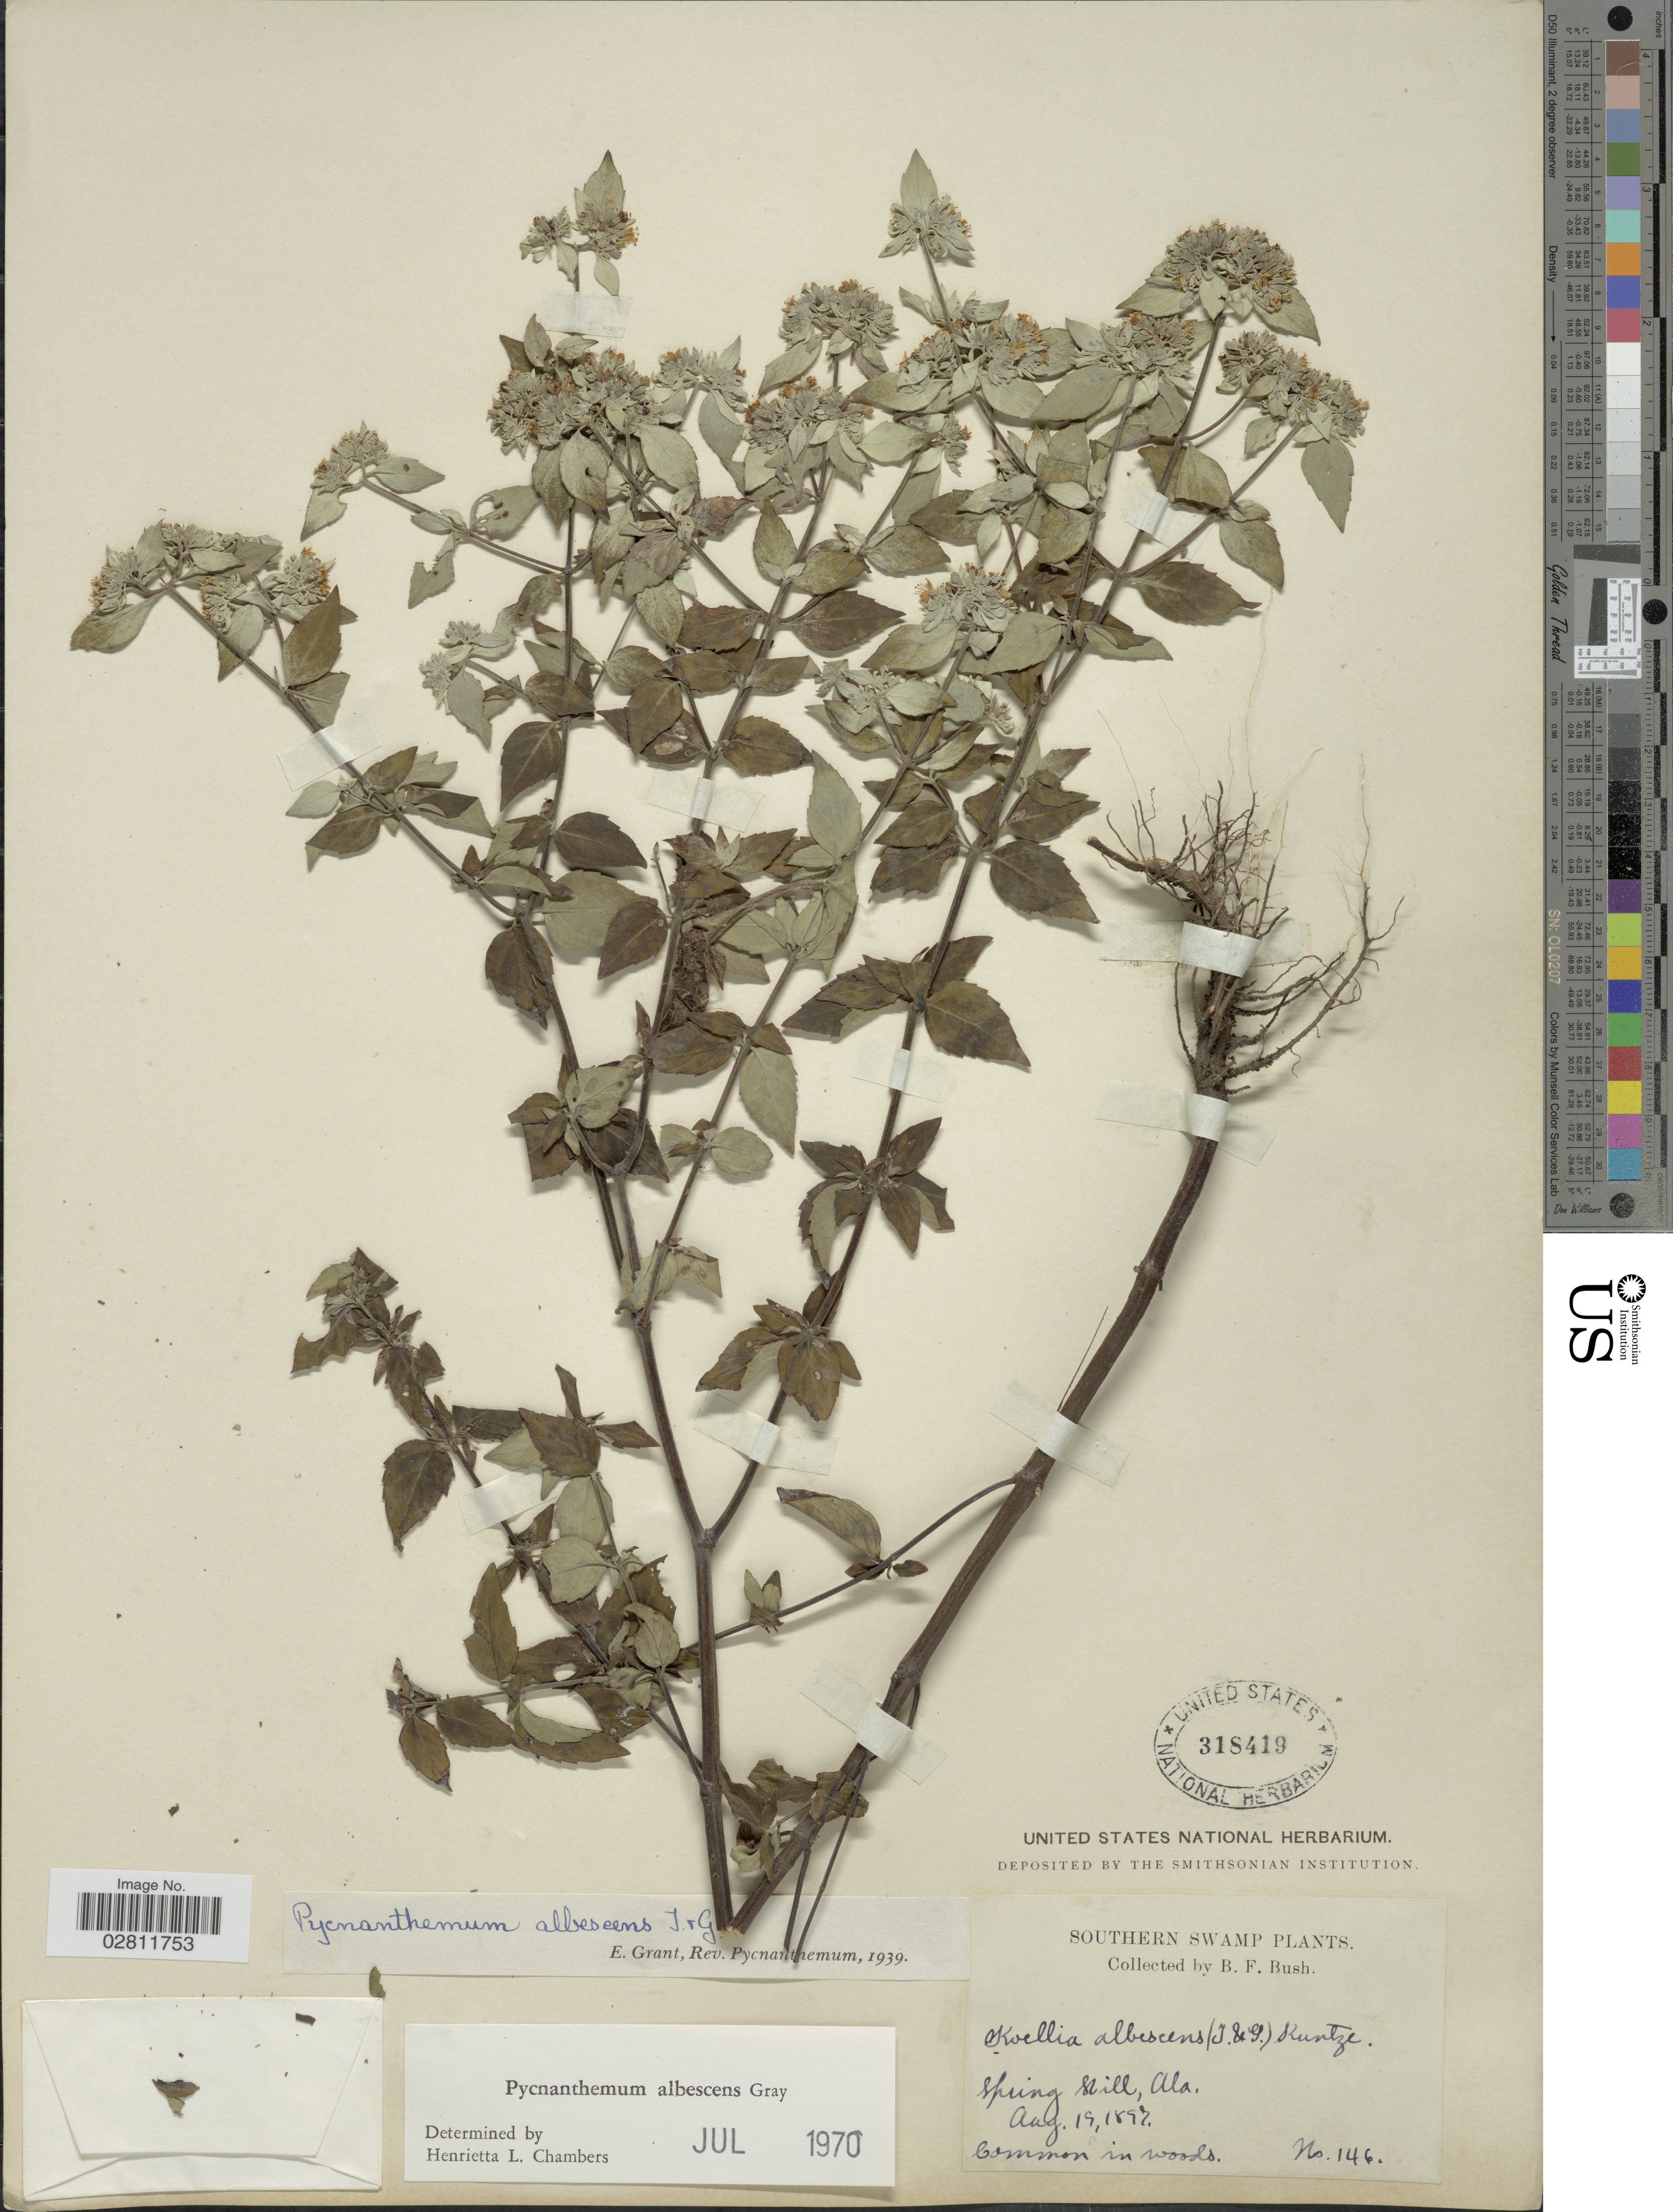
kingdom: Plantae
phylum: Tracheophyta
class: Magnoliopsida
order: Lamiales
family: Lamiaceae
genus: Pycnanthemum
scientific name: Pycnanthemum albescens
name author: Torr. & A. Gray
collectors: B. F. Bush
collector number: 146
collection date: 1897-08-19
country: United States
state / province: Alabama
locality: Southern Swamp. Spring Hill.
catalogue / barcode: US 318419